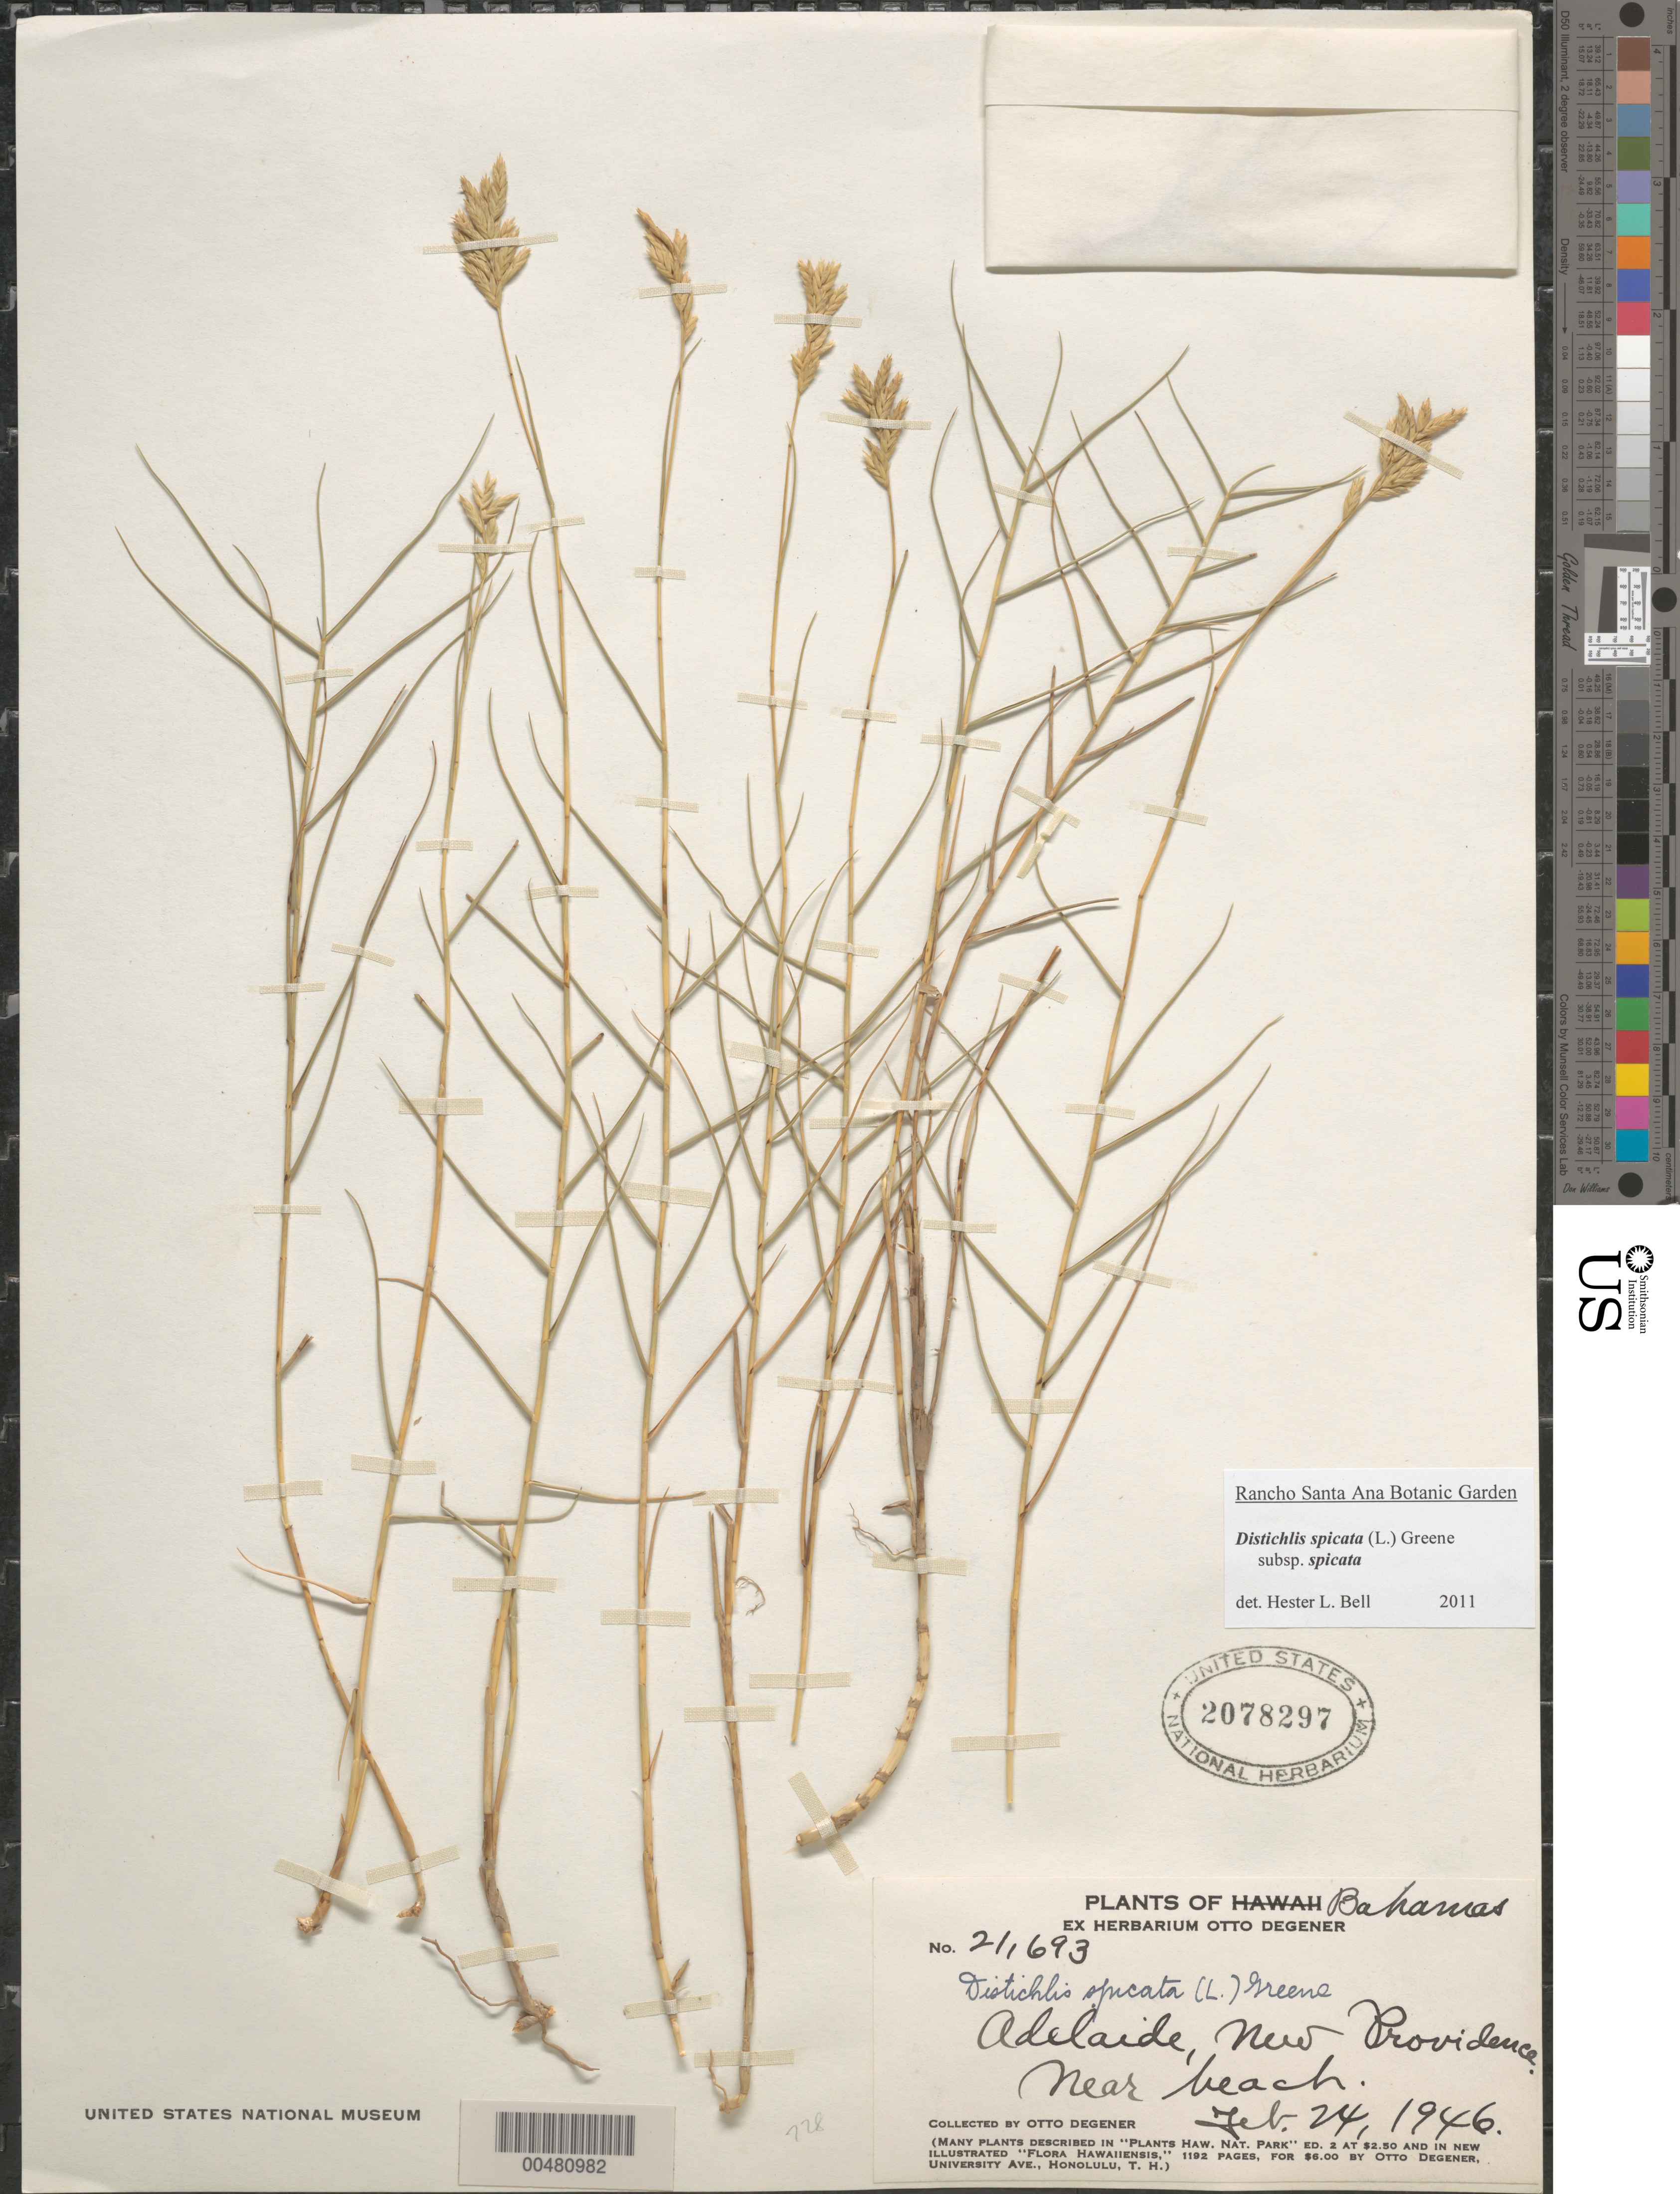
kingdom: Plantae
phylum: Tracheophyta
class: Liliopsida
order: Poales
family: Poaceae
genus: Distichlis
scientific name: Distichlis spicata subsp. spicata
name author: (L.) Greene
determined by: Bell, H. L.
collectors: O. Degener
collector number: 21,693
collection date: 1946-02-24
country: Bahamas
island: New Providence I.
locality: Adelaide.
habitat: Near beach.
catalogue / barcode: US 2078297